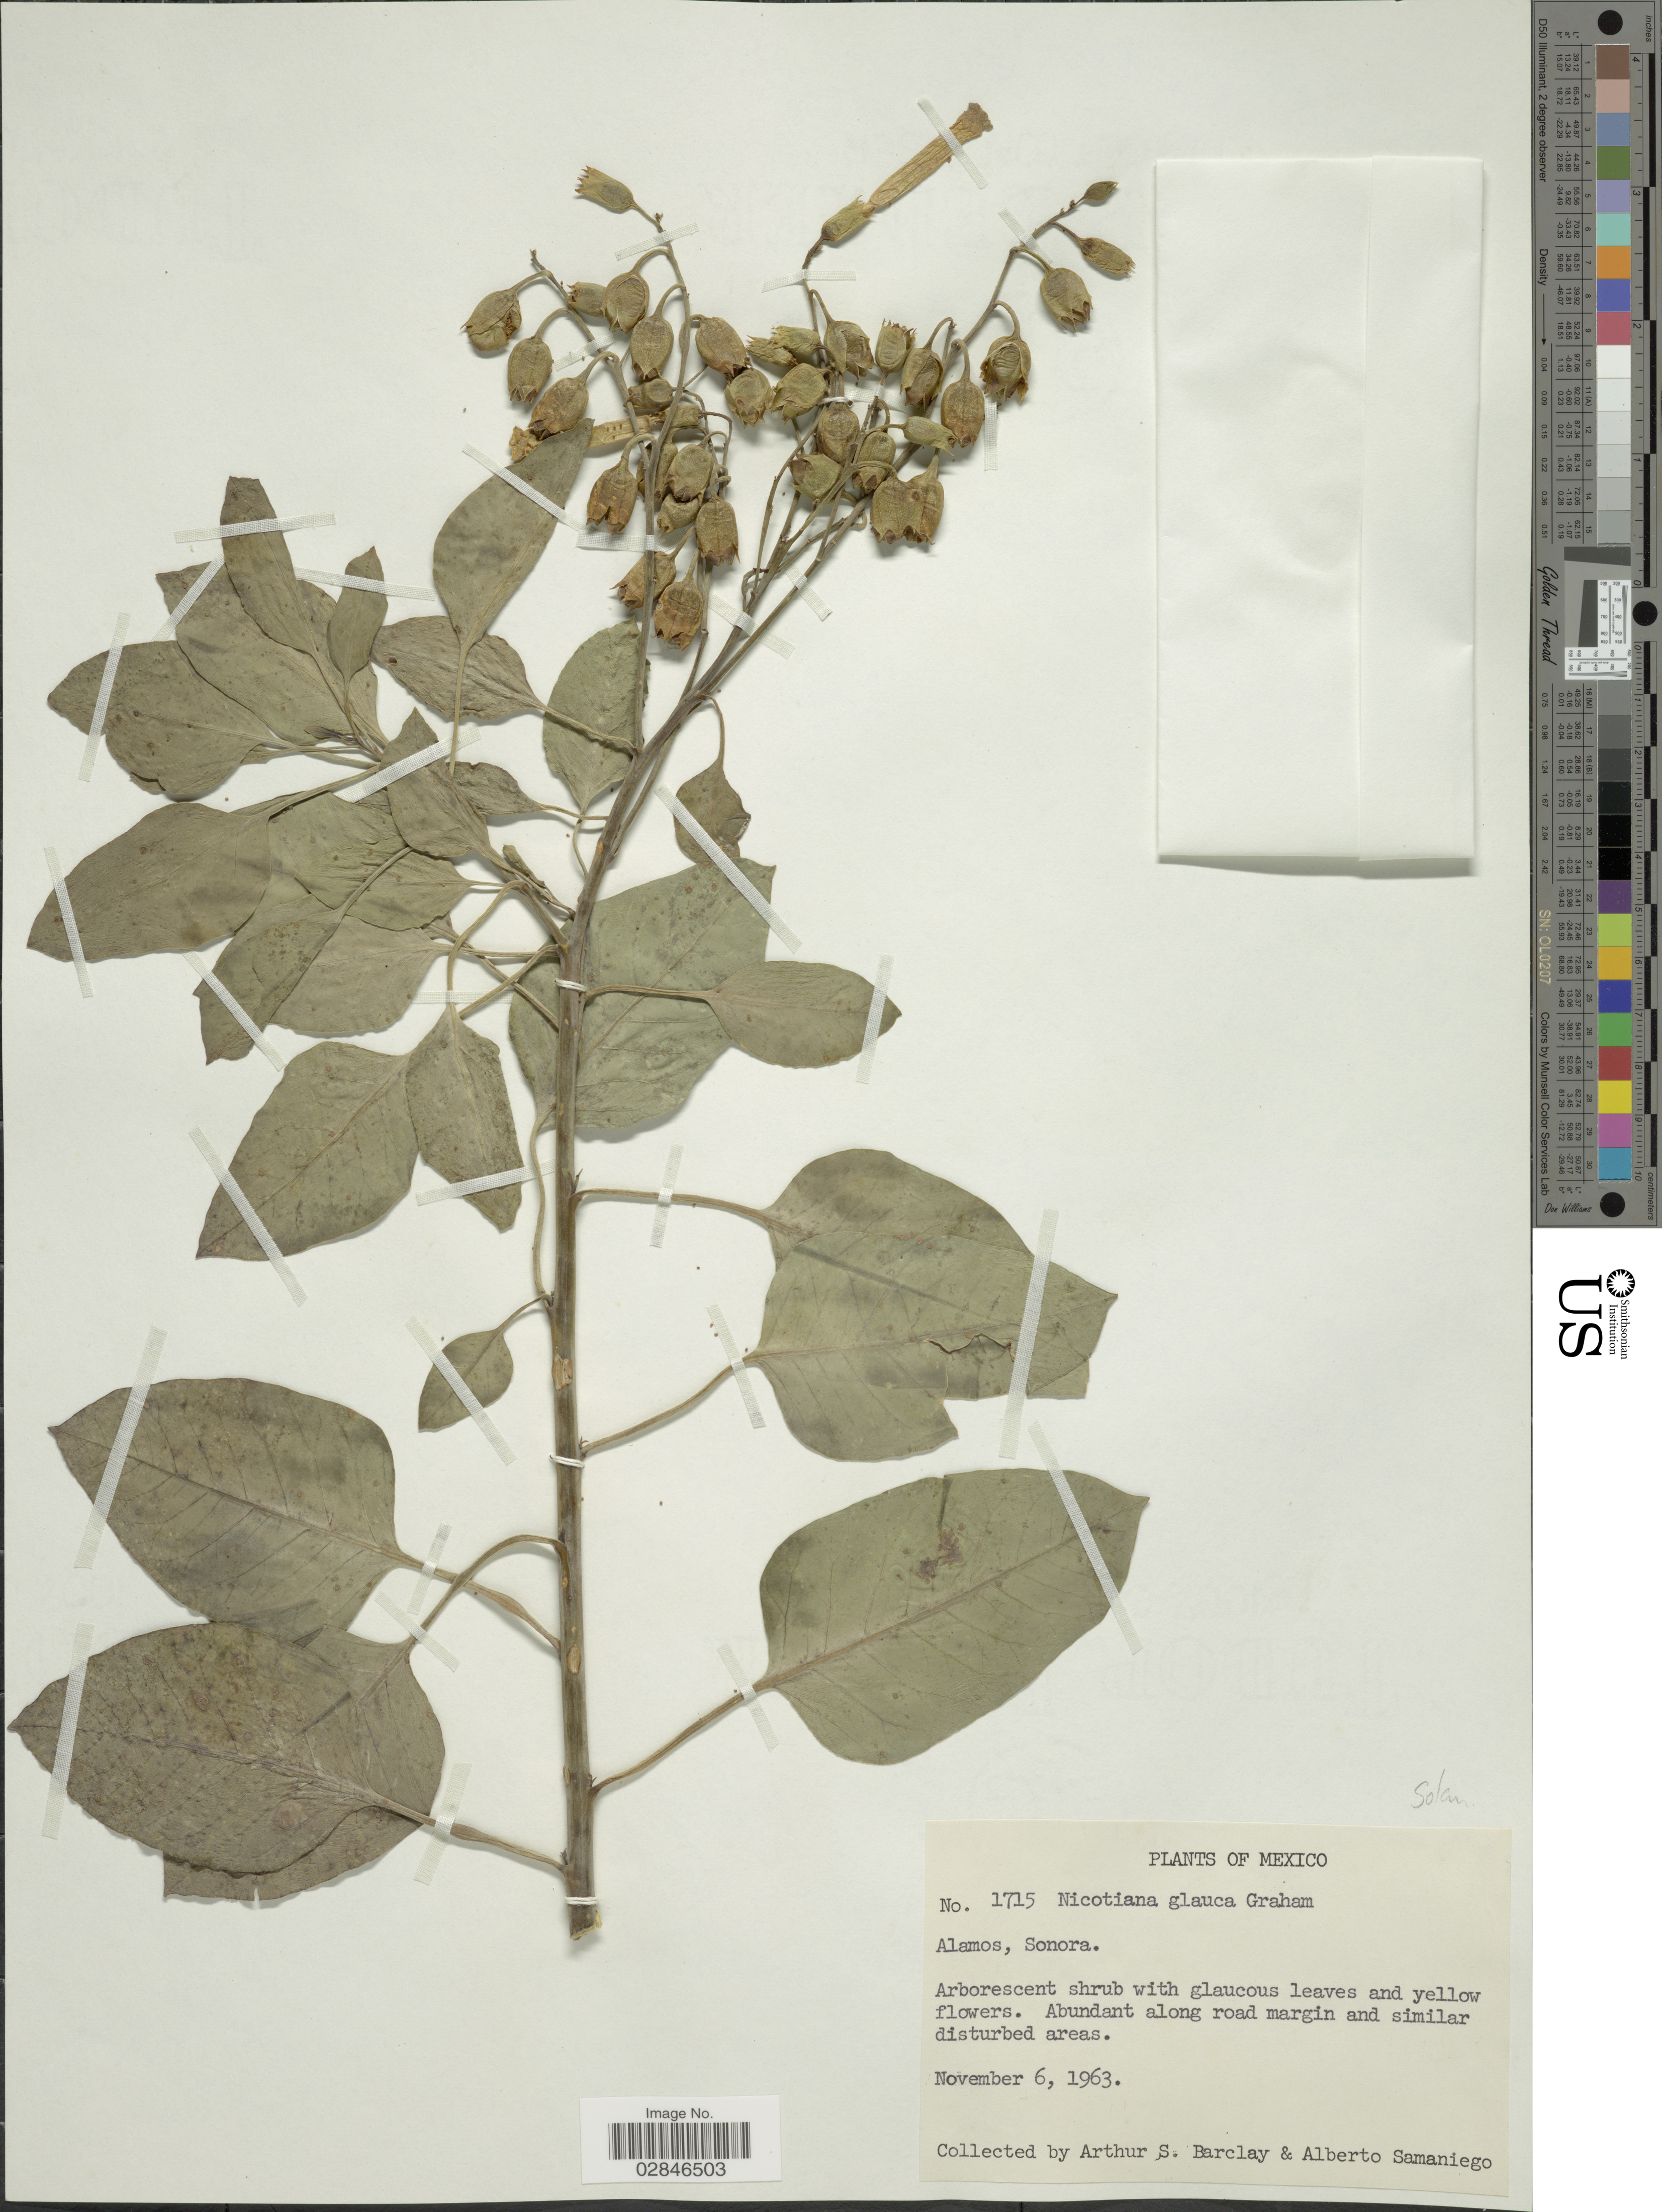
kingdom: Plantae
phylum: Tracheophyta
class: Magnoliopsida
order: Solanales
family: Solanaceae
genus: Nicotiana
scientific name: Nicotiana glauca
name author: Graham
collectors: A. S. Barclay & A. V. Samaniego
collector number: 1715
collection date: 1963-11-06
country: Mexico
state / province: Sonora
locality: Alamos.